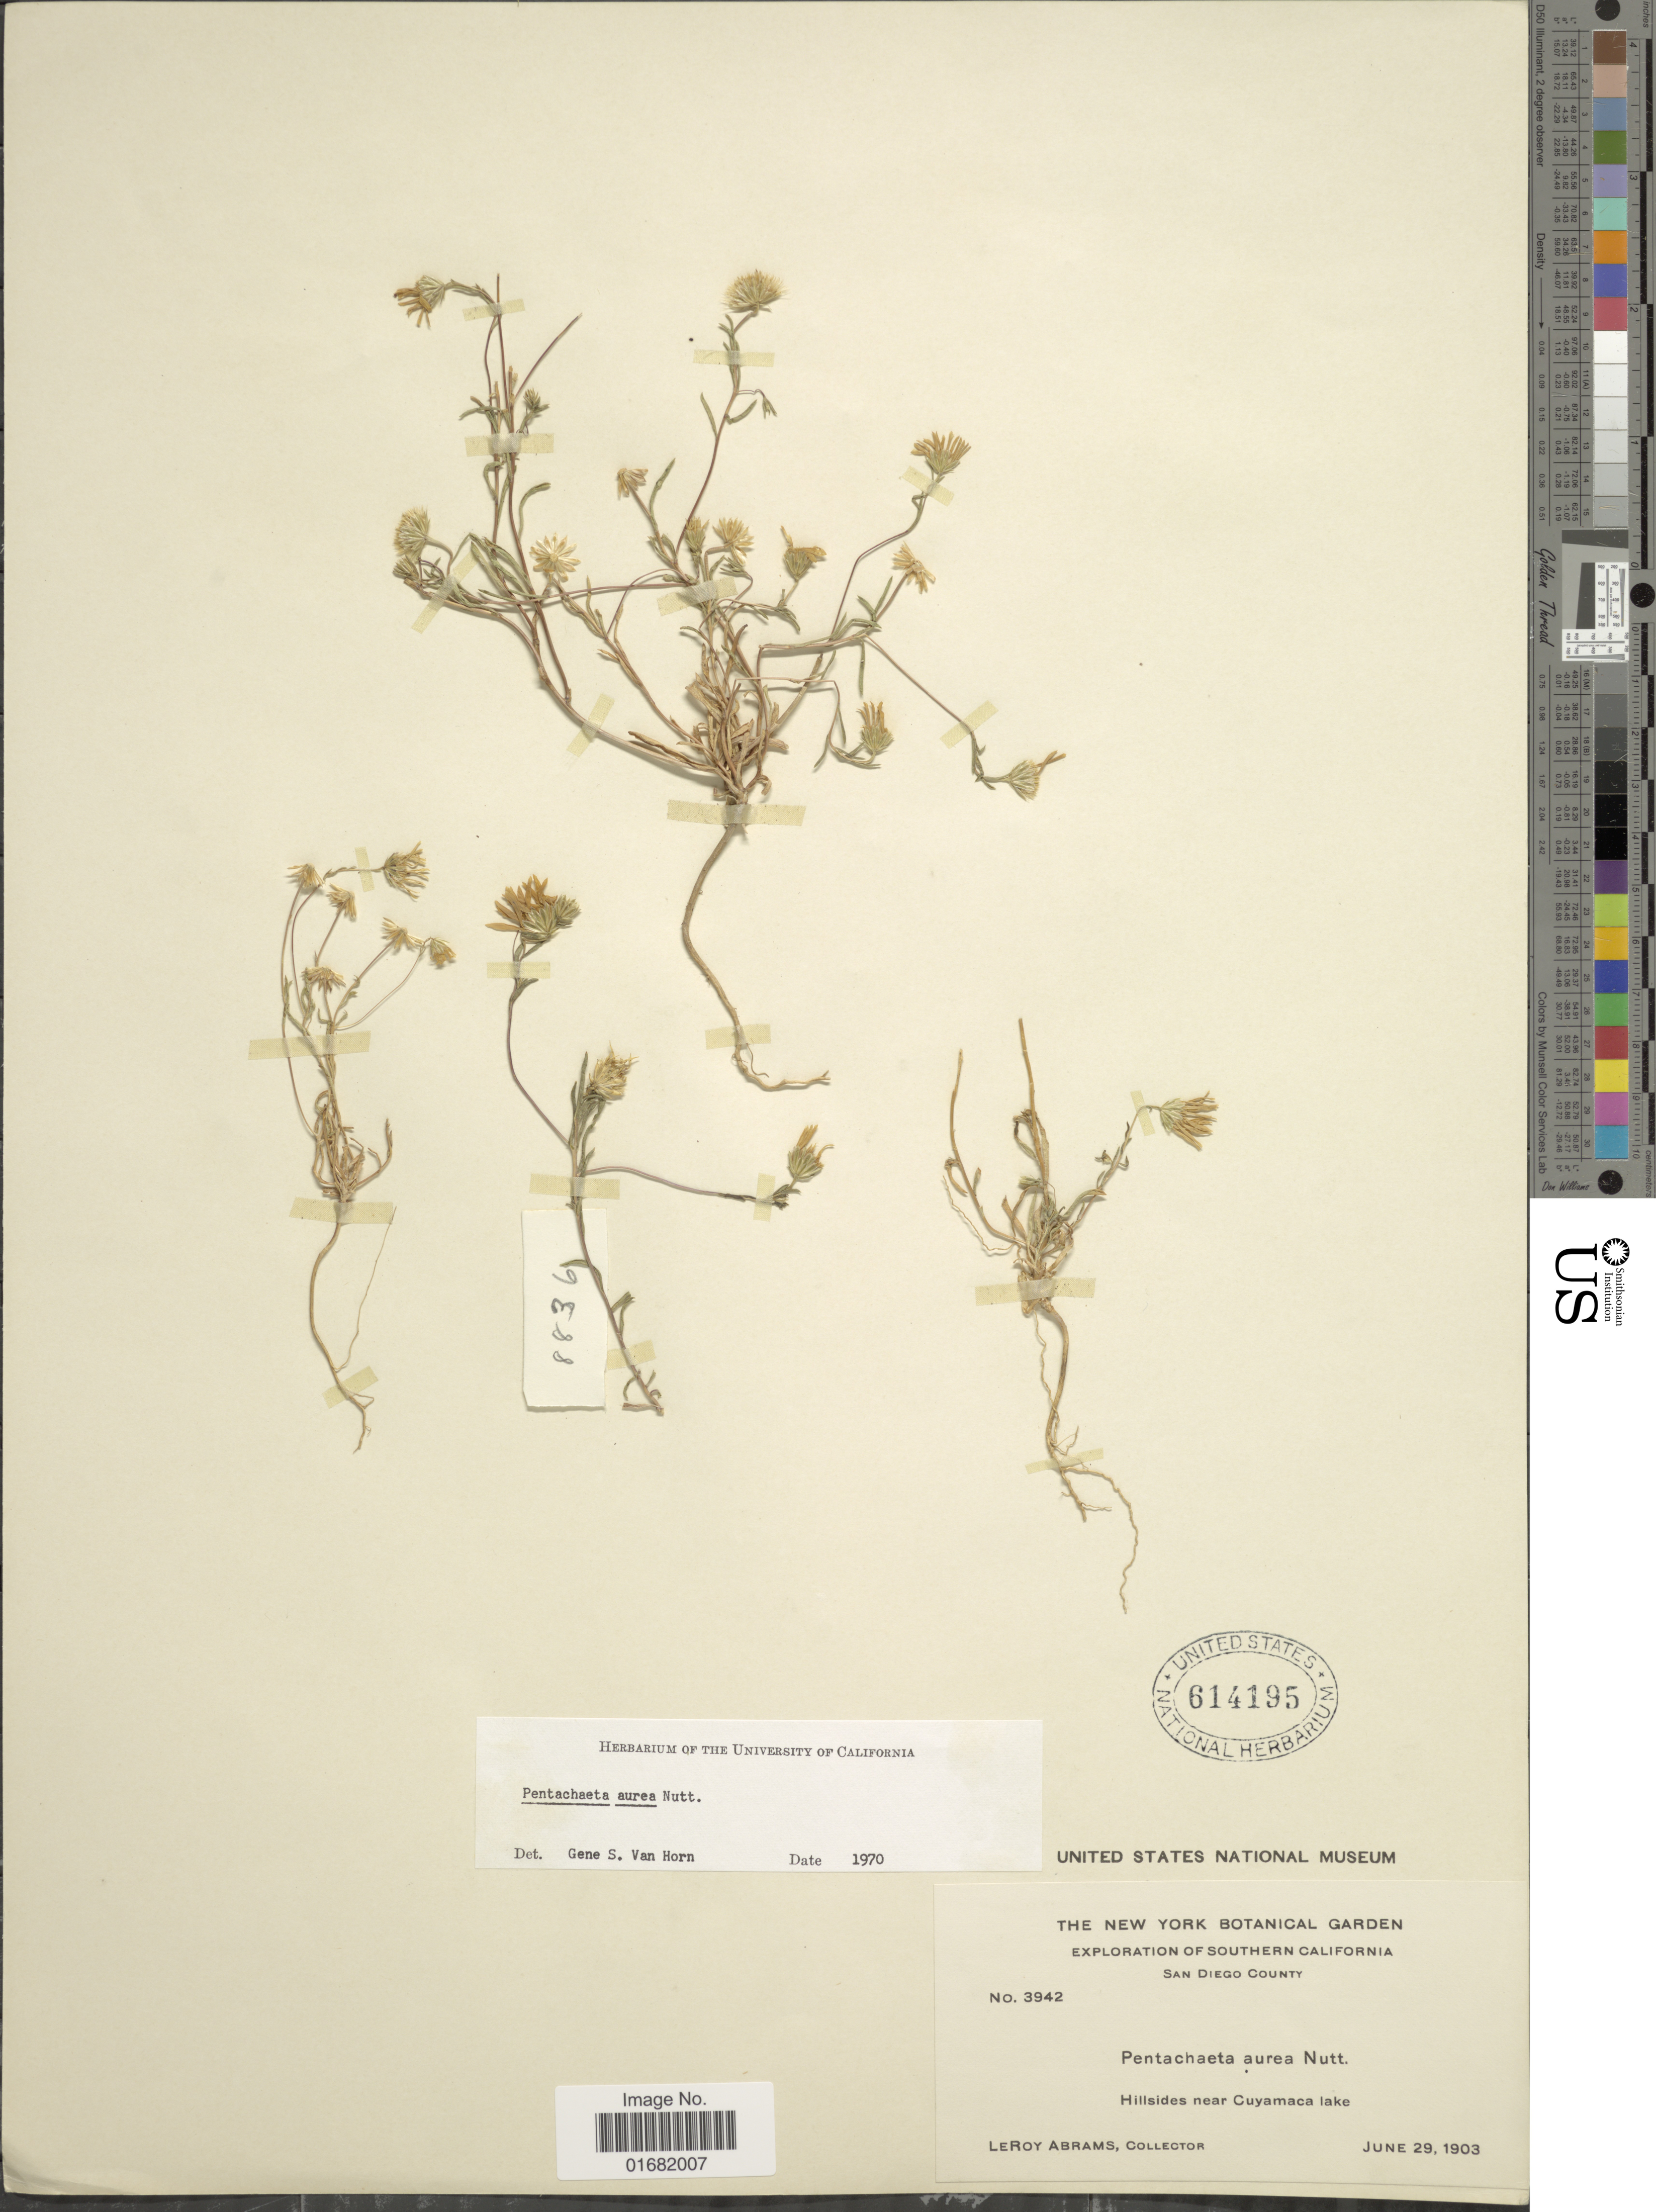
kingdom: Plantae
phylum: Tracheophyta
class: Magnoliopsida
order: Asterales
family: Asteraceae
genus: Pentachaeta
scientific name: Pentachaeta aurea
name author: Nutt.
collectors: L. Abrams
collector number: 3942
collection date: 1903-06-29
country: United States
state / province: California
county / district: San Diego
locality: Southern California. San Diego County. Hillsides near Cuyamaca lake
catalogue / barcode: US 614195